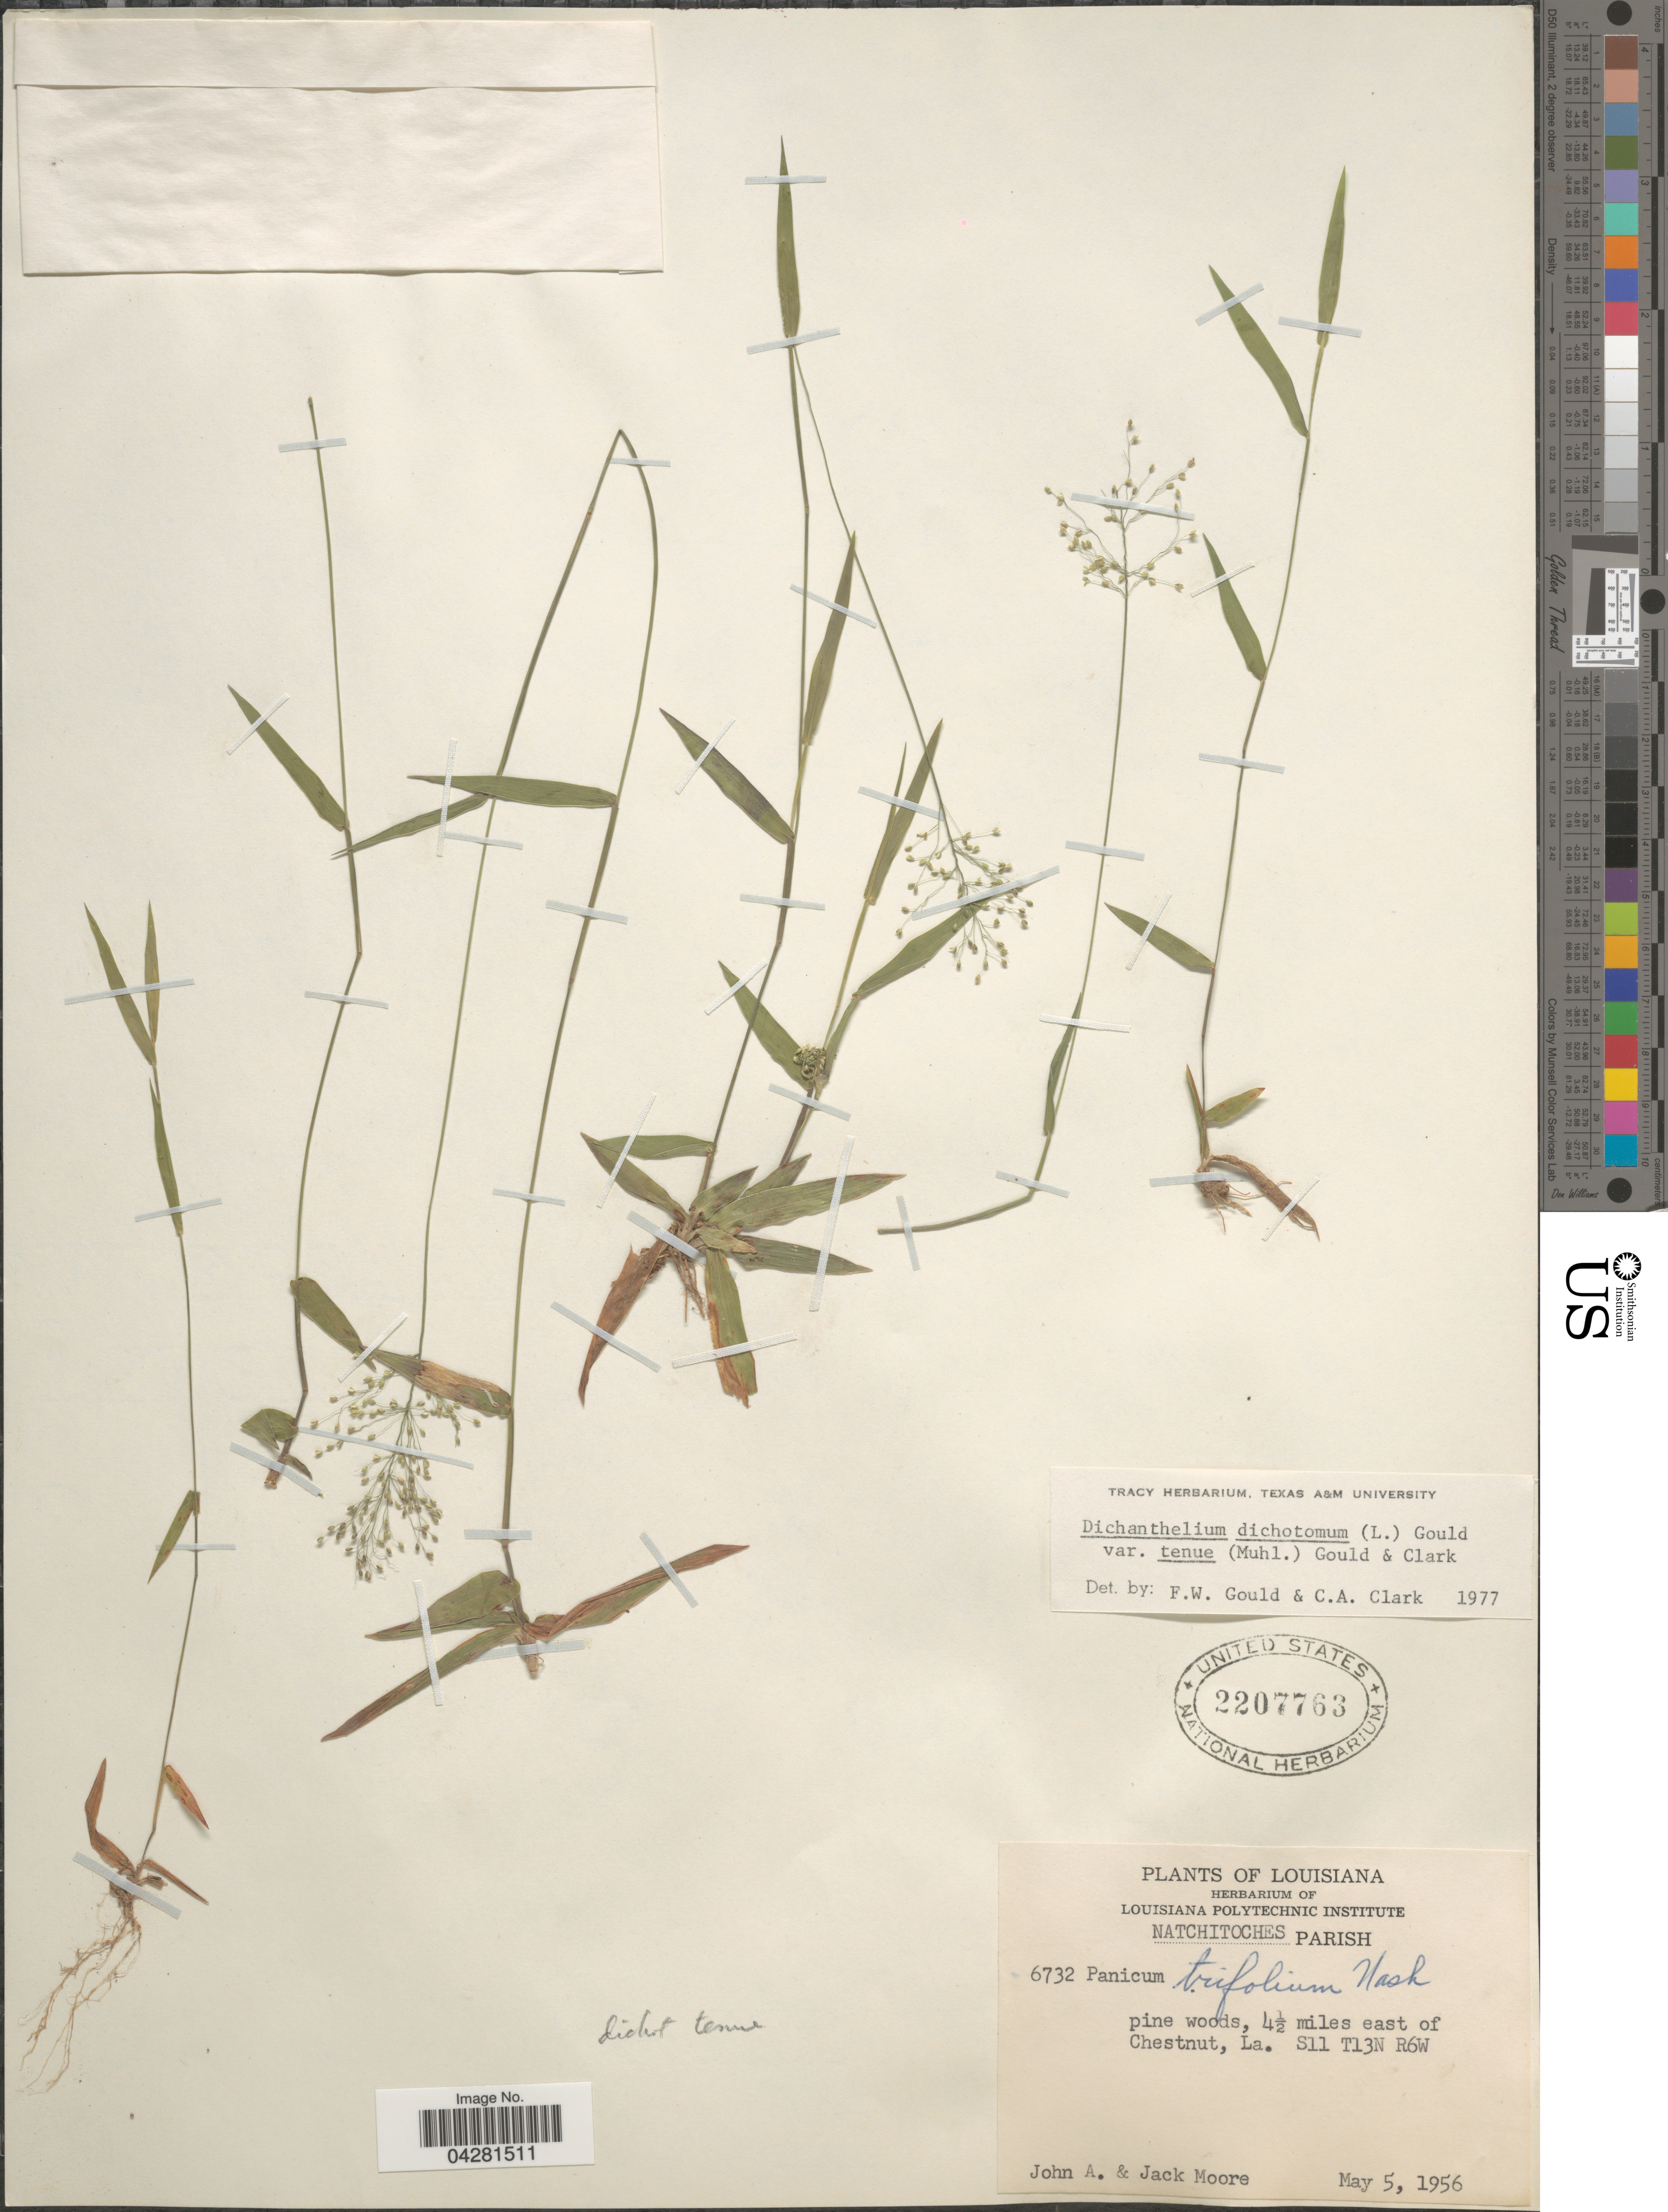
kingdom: Plantae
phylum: Tracheophyta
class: Liliopsida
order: Poales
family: Poaceae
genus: Dichanthelium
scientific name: Dichanthelium dichotomum var. unciphyllum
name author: (Trin.) Davidse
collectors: J. A. Moore & J. Moore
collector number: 6732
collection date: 1956-05-05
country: United States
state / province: Louisiana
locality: Natchitoches Parish. Pine woods, 4½ miles east of Chestnut. S11 T13N R6W.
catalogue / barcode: US 2207763